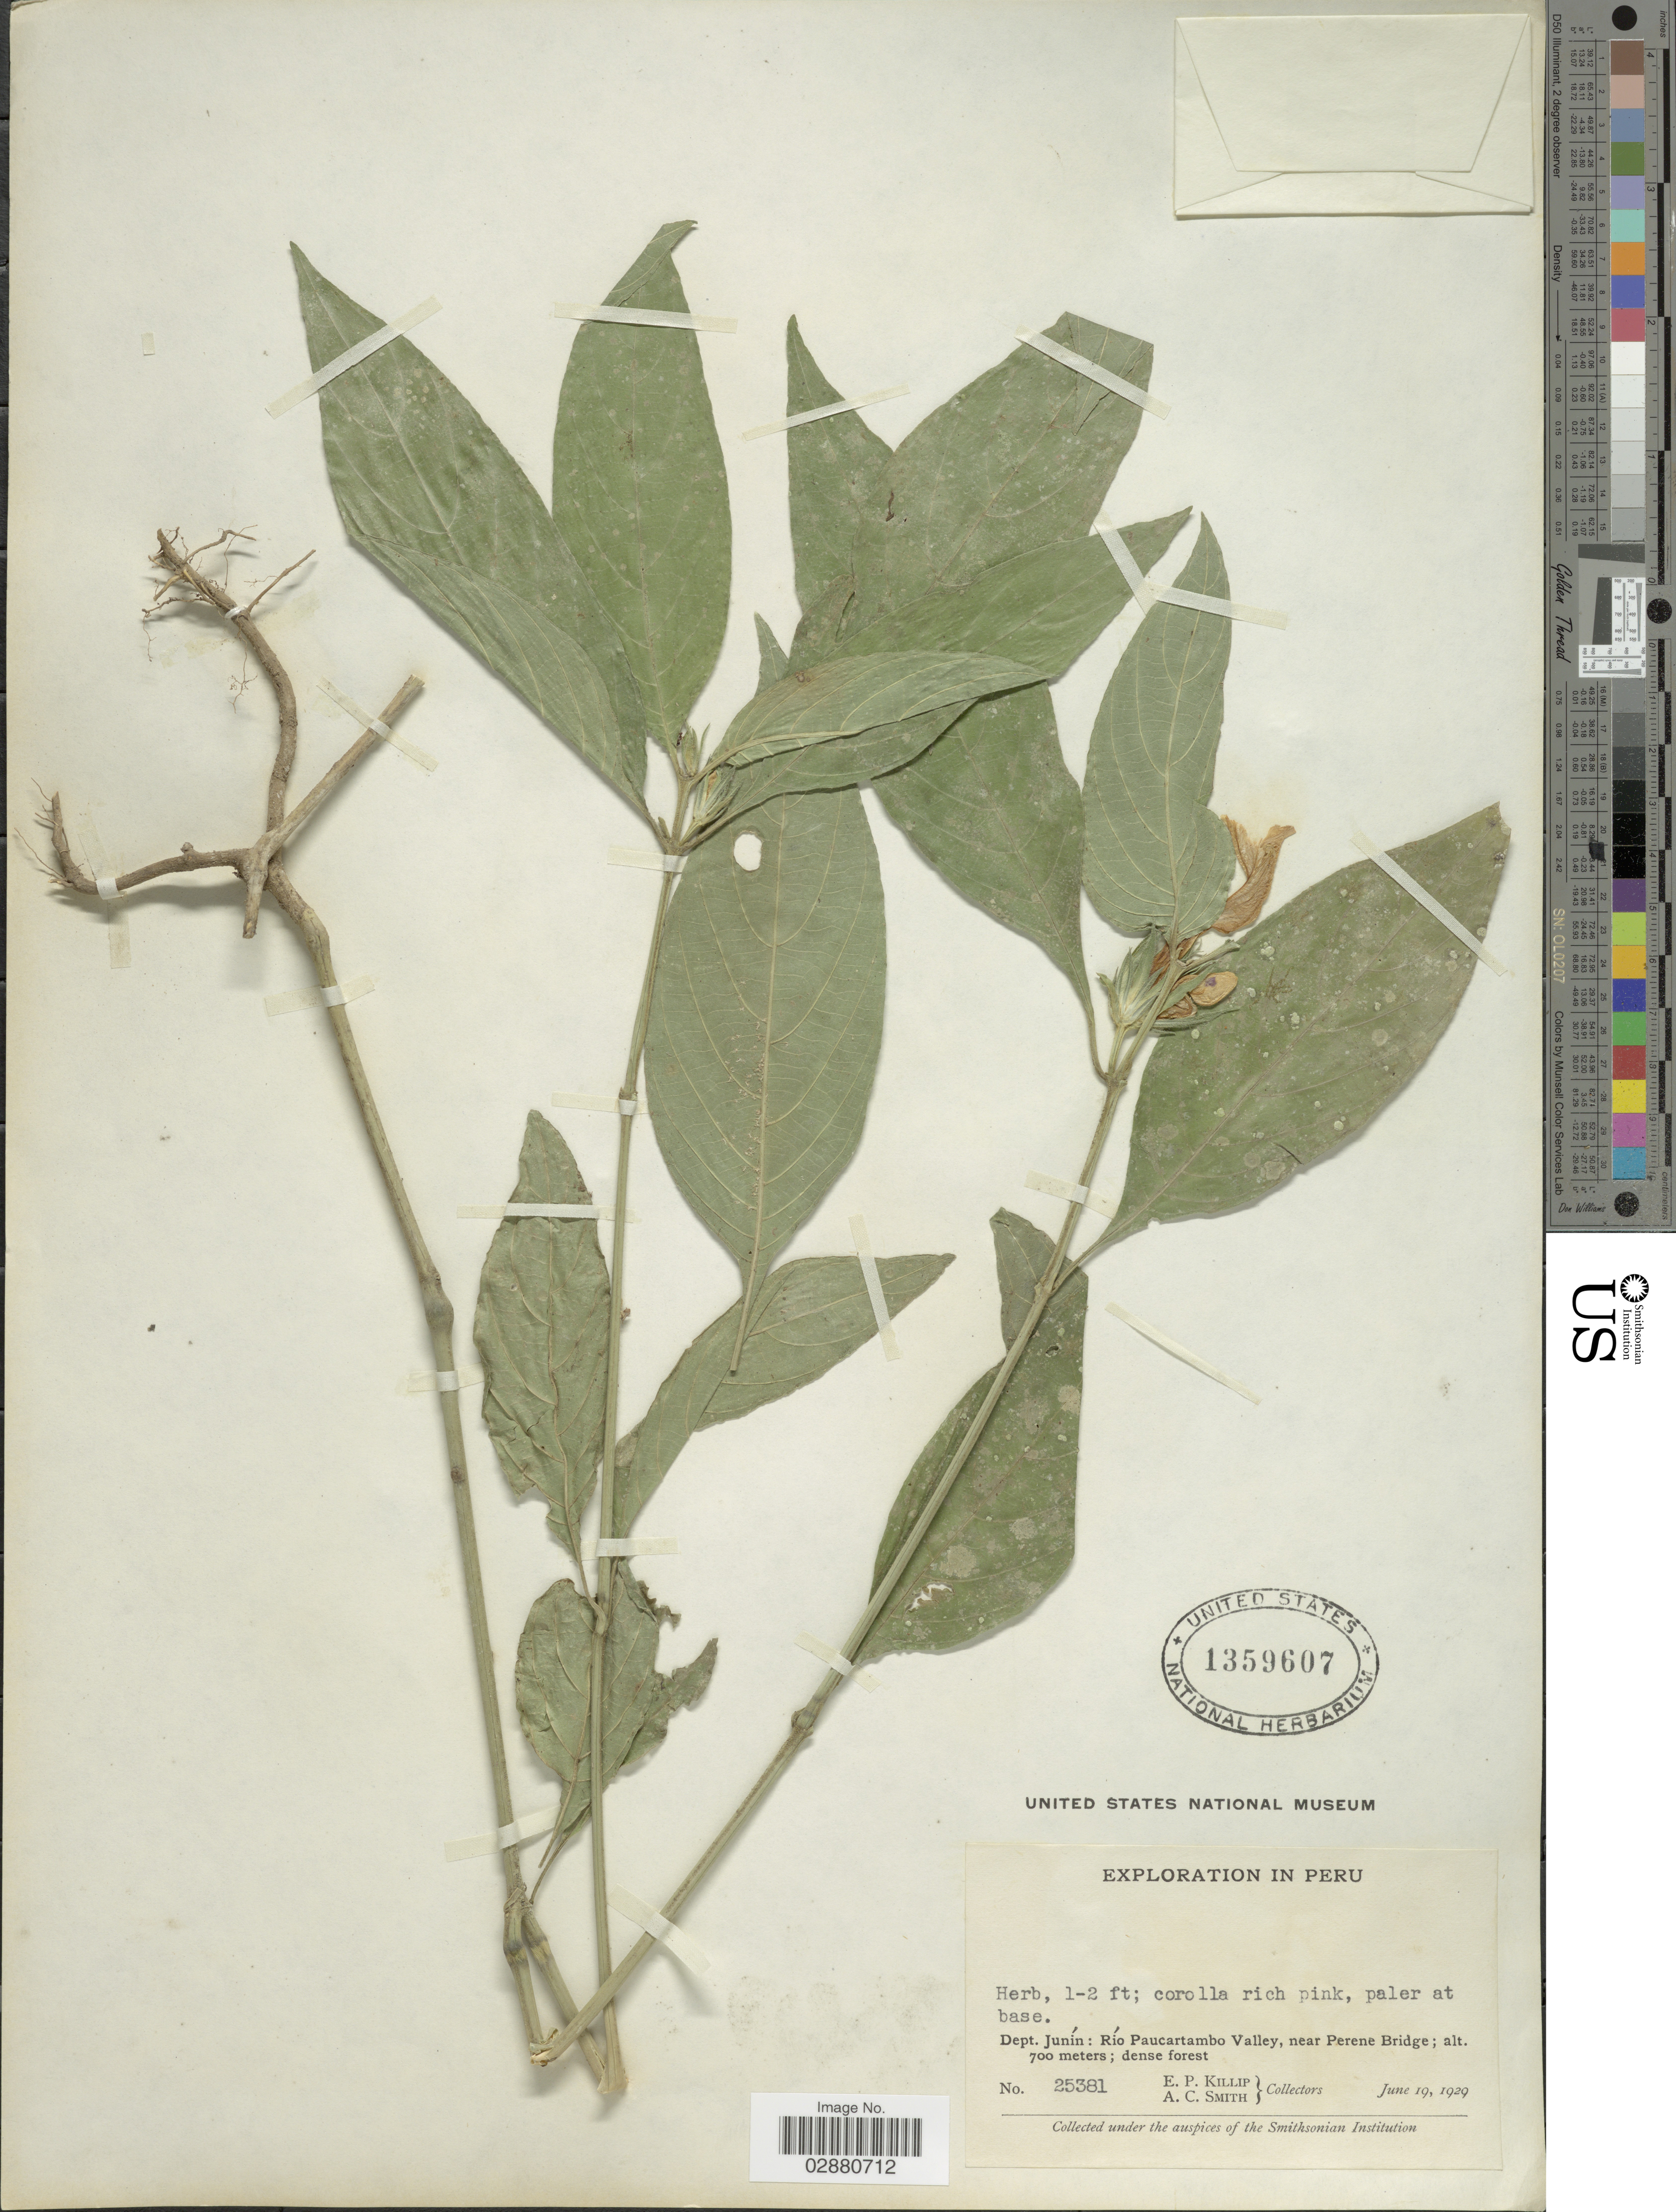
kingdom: Plantae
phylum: Tracheophyta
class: Magnoliopsida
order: Lamiales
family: Acanthaceae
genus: Justicia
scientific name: Justicia rusbyi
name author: (Lindau) V.A.W. Graham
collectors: E. P. Killip & A. C. Smith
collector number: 25381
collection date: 1929-06-19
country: Peru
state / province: Junín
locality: Dept. Junín: Río Paucartambo Valley, near Perene Bridge.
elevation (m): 700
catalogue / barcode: US 1359607